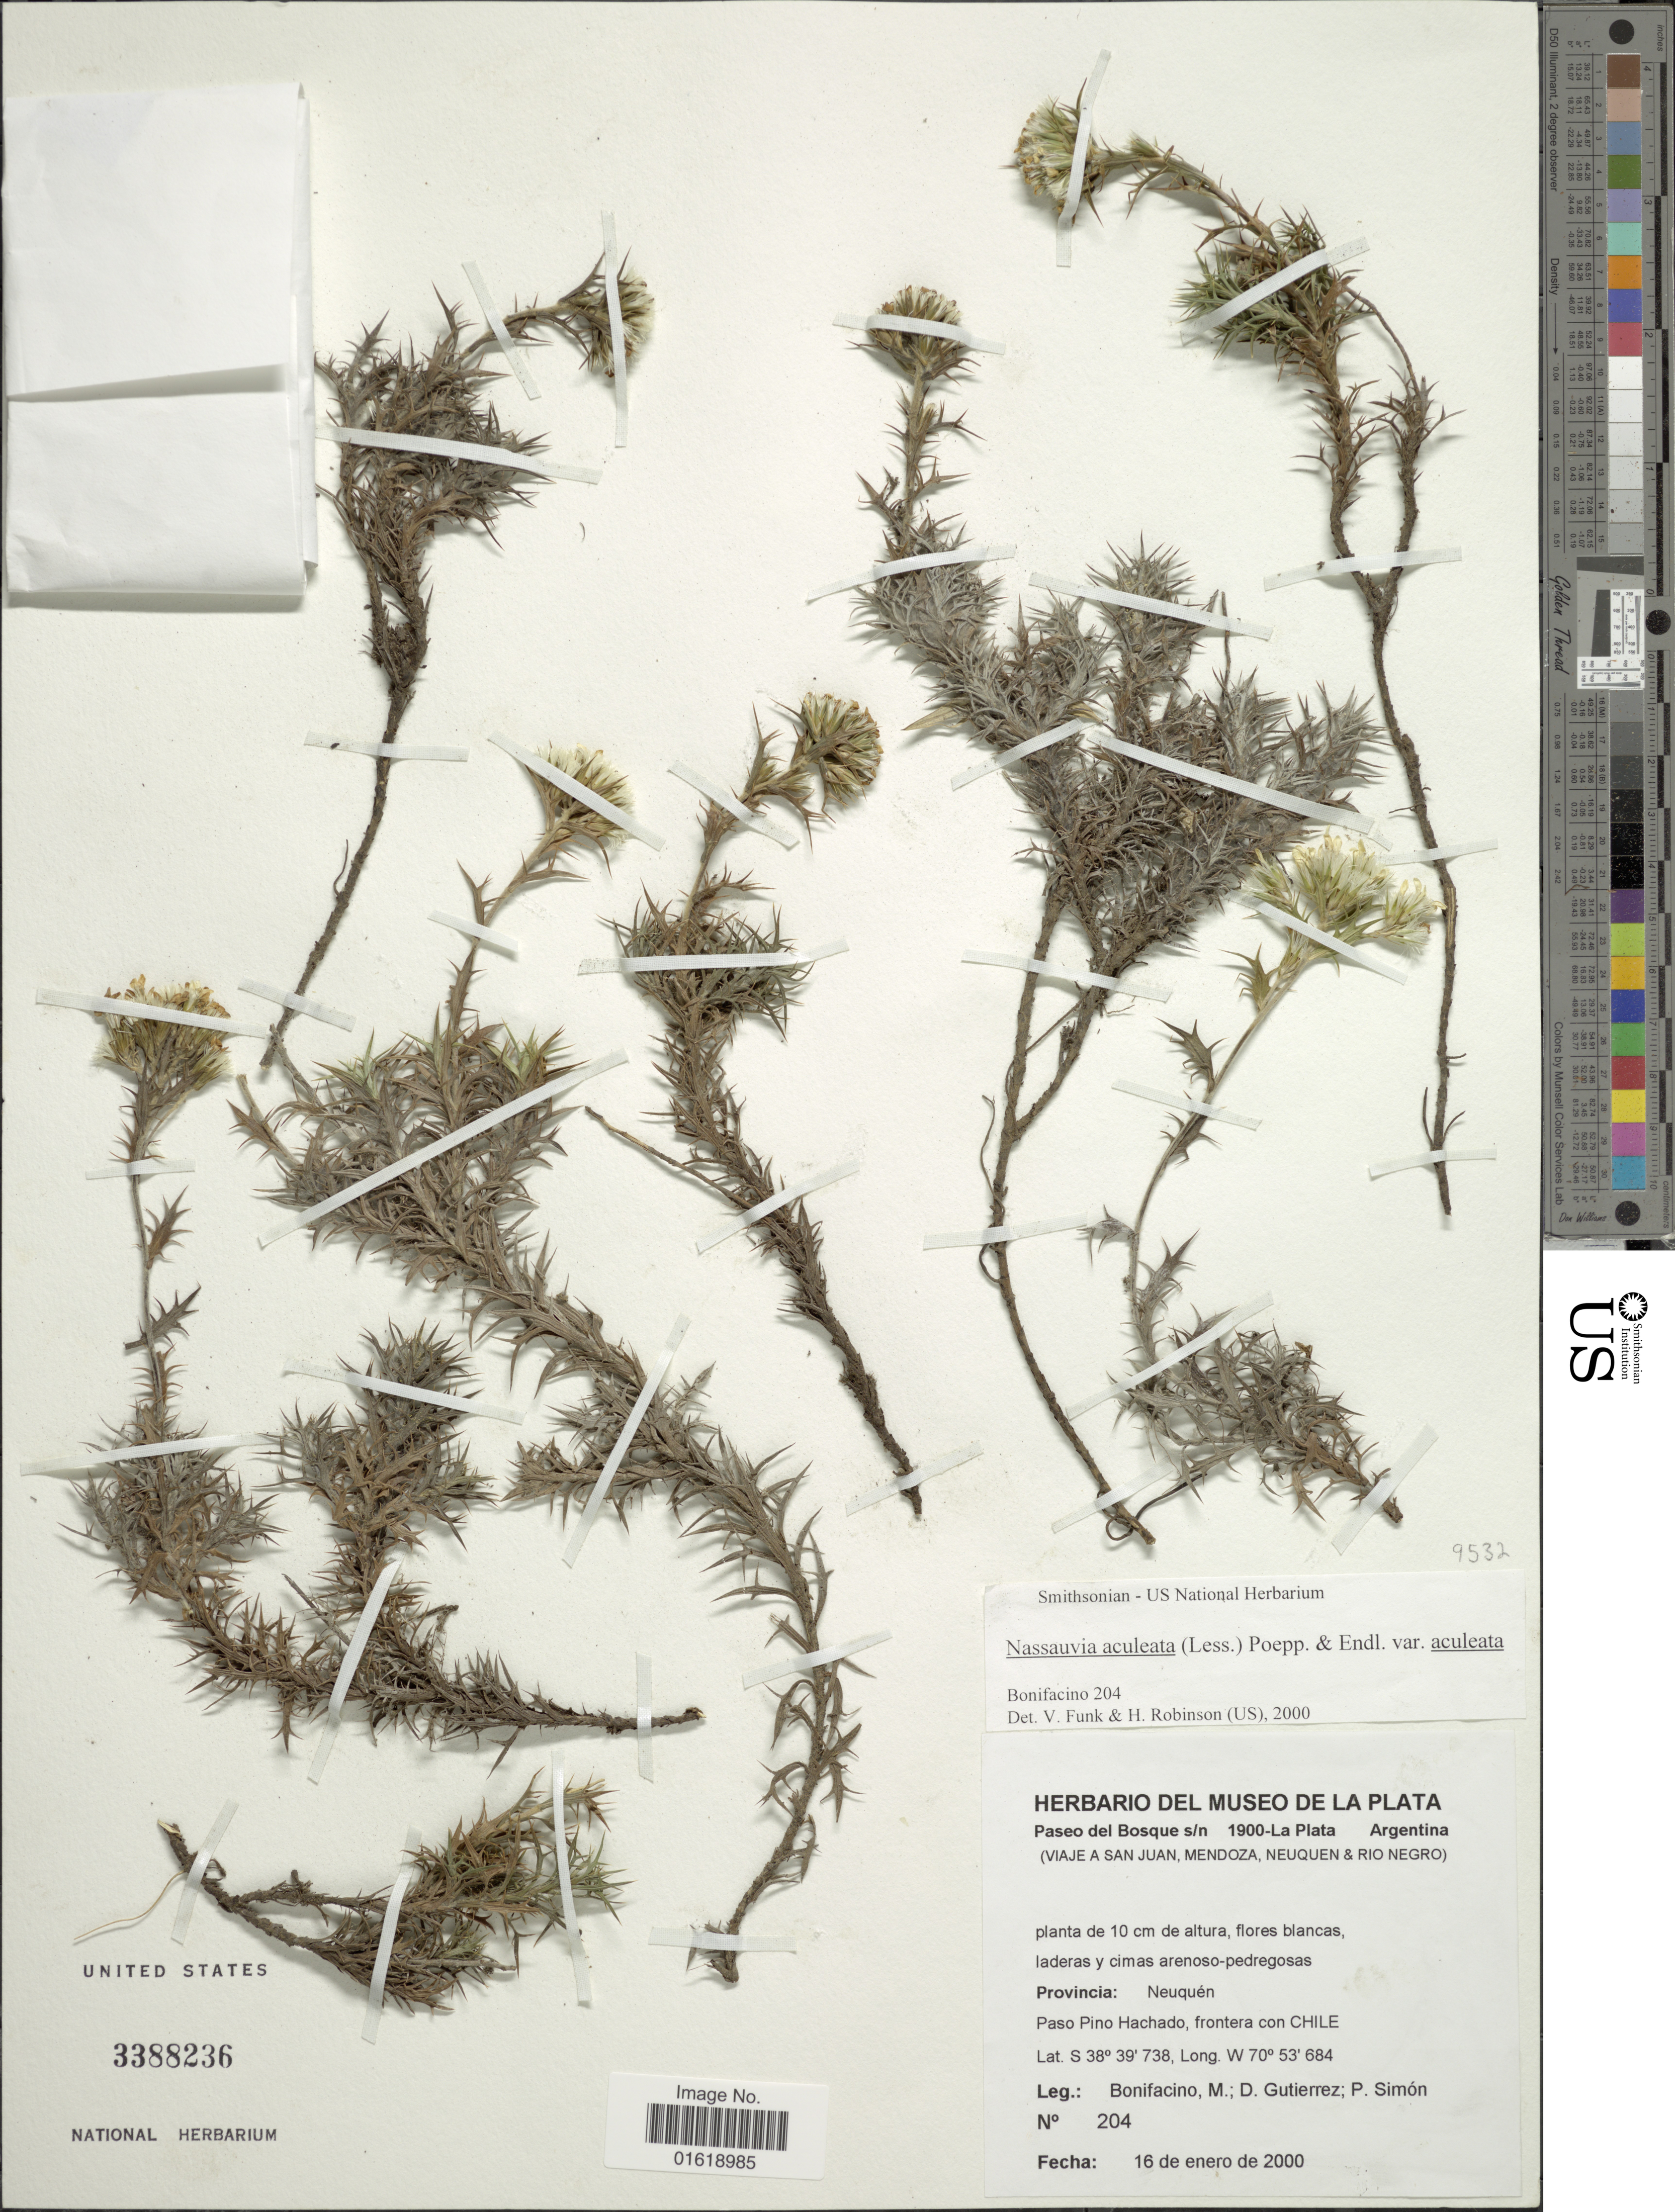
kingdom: Plantae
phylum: Tracheophyta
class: Magnoliopsida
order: Asterales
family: Asteraceae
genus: Nassauvia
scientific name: Nassauvia aculeata var. aculeata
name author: (Less.) Poepp. & Endl.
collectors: M. Bonifacino, D. G. Gutiérrez & P. Simon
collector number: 0204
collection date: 2000-01-16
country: Argentina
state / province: Neuquen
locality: Provincia: Neuquén. Paso Pino Hachado, frontera con Chile.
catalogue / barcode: US 3388236